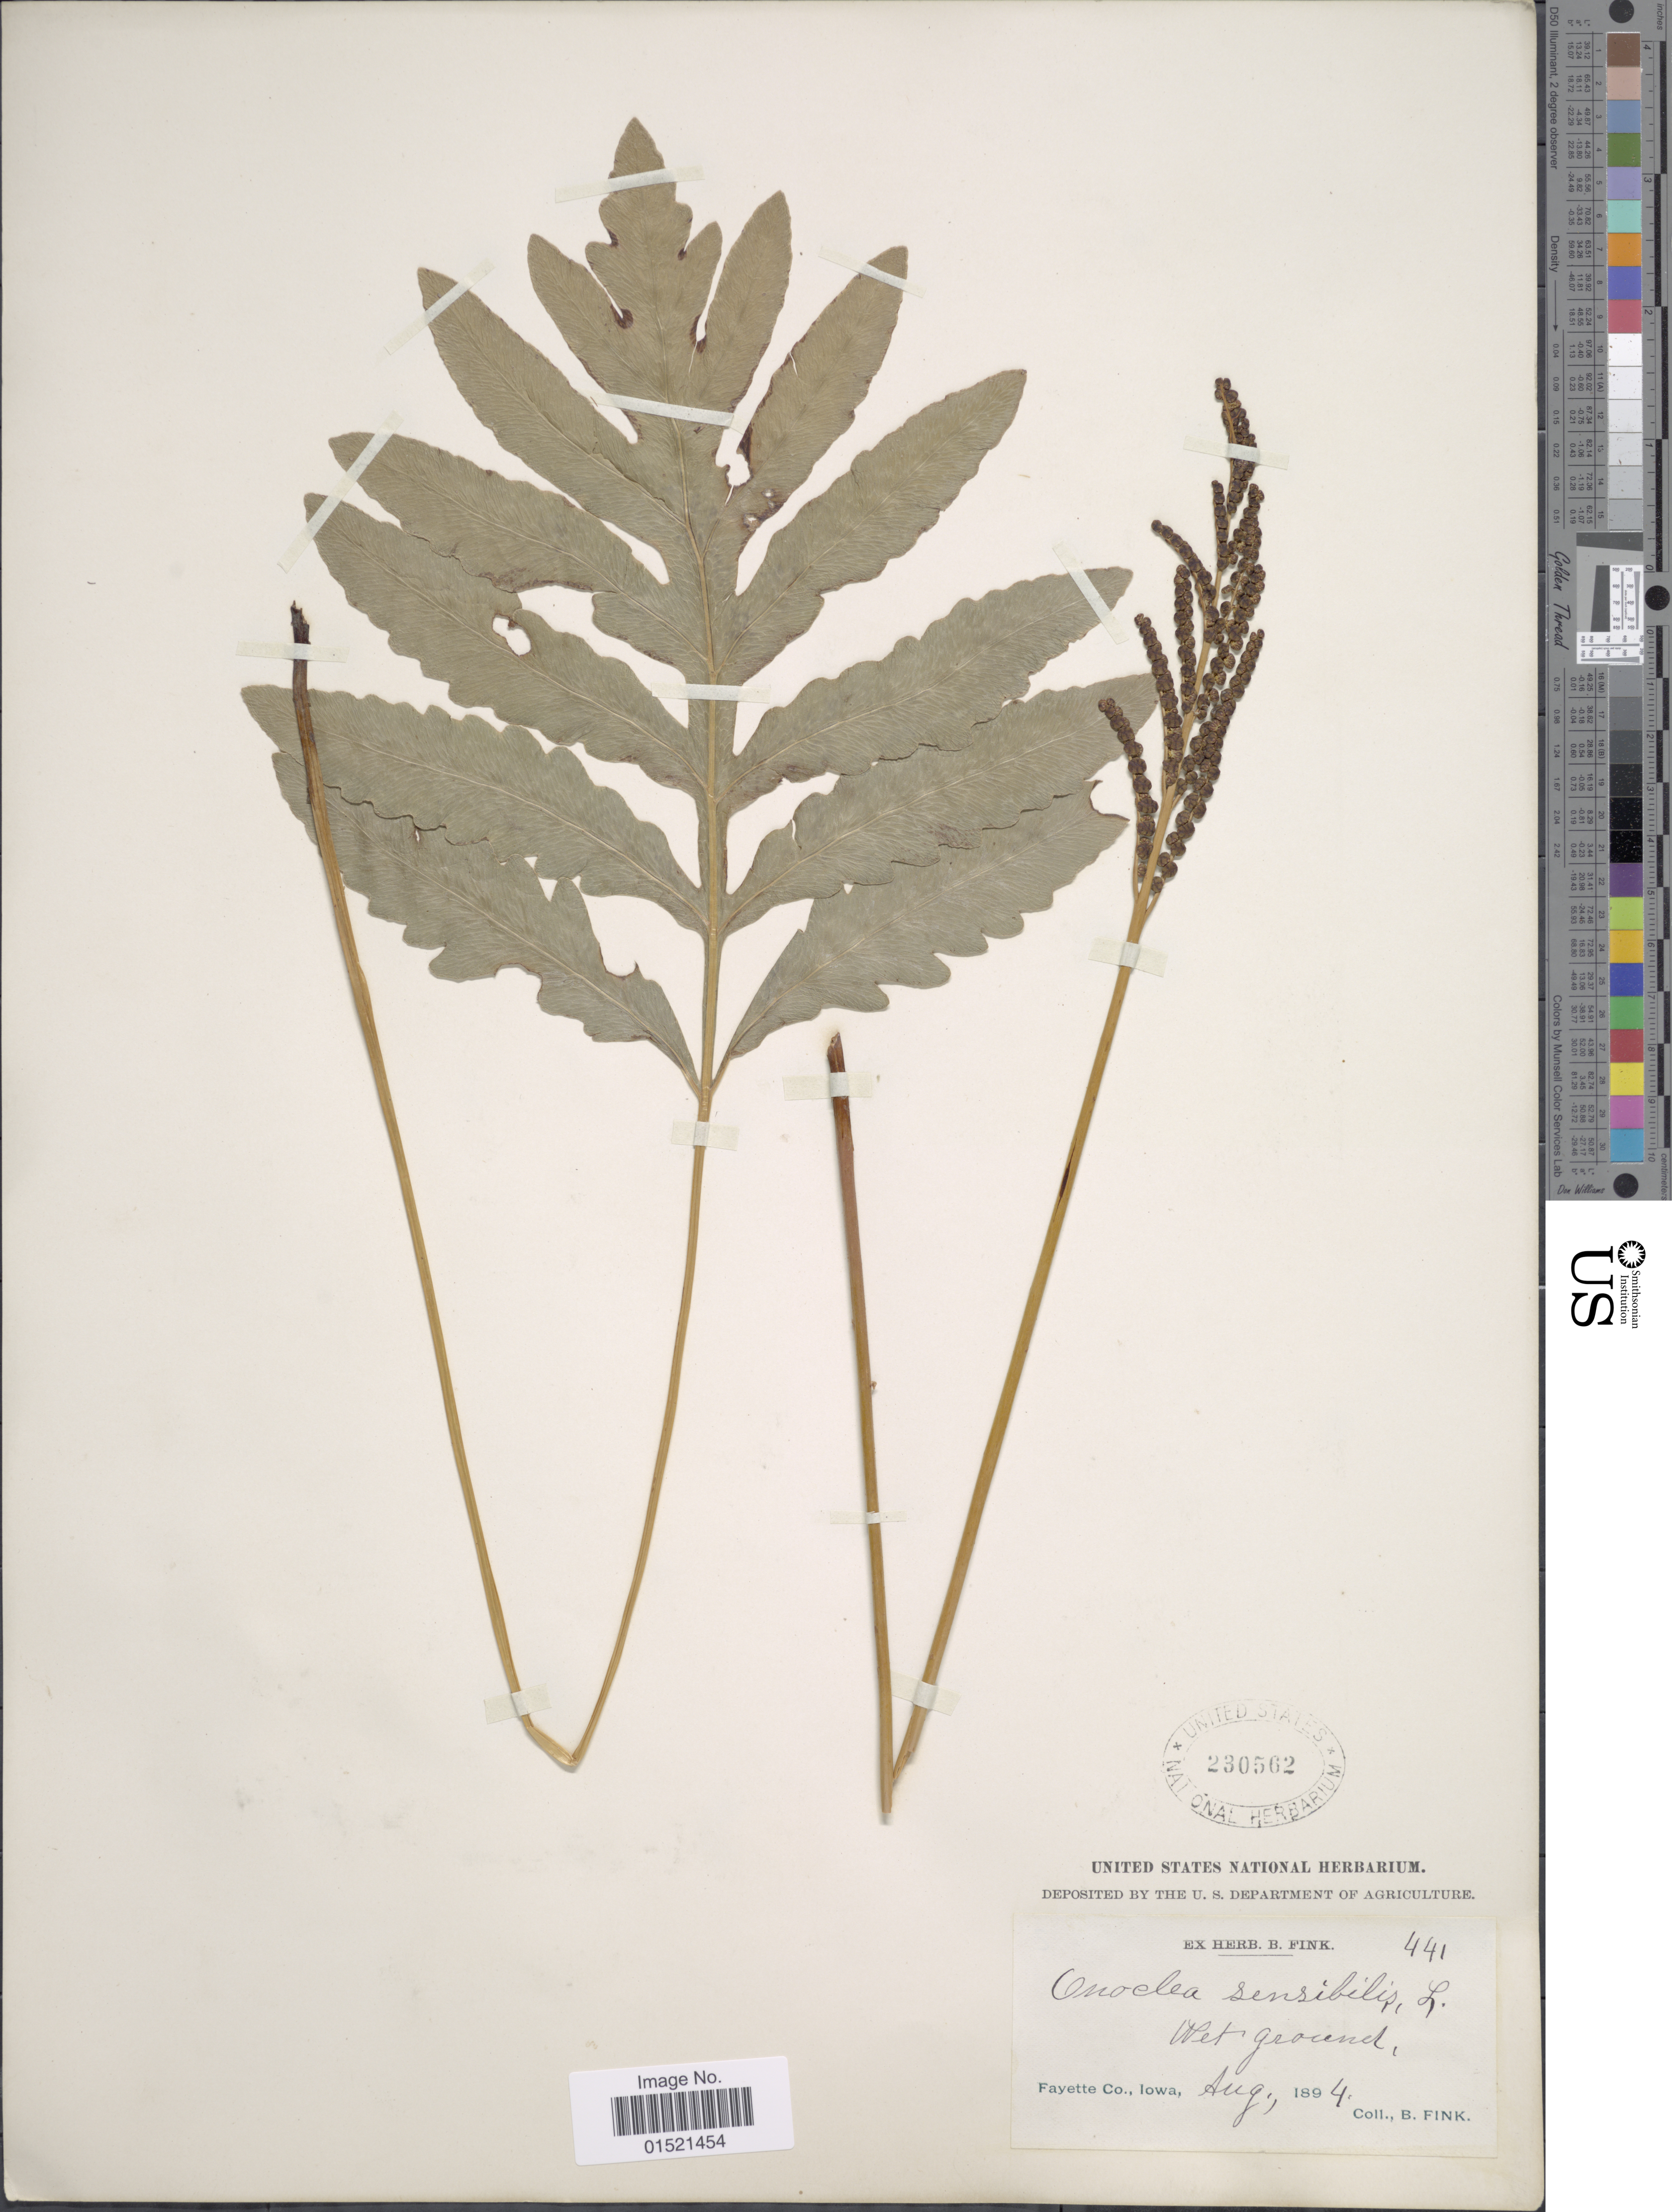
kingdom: Plantae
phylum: Tracheophyta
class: Polypodiopsida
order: Polypodiales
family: Onocleaceae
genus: Onoclea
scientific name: Onoclea sensibilis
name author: L.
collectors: B. Fink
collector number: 441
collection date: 1894-08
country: United States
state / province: Iowa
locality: Fayette Co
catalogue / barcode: US 230562